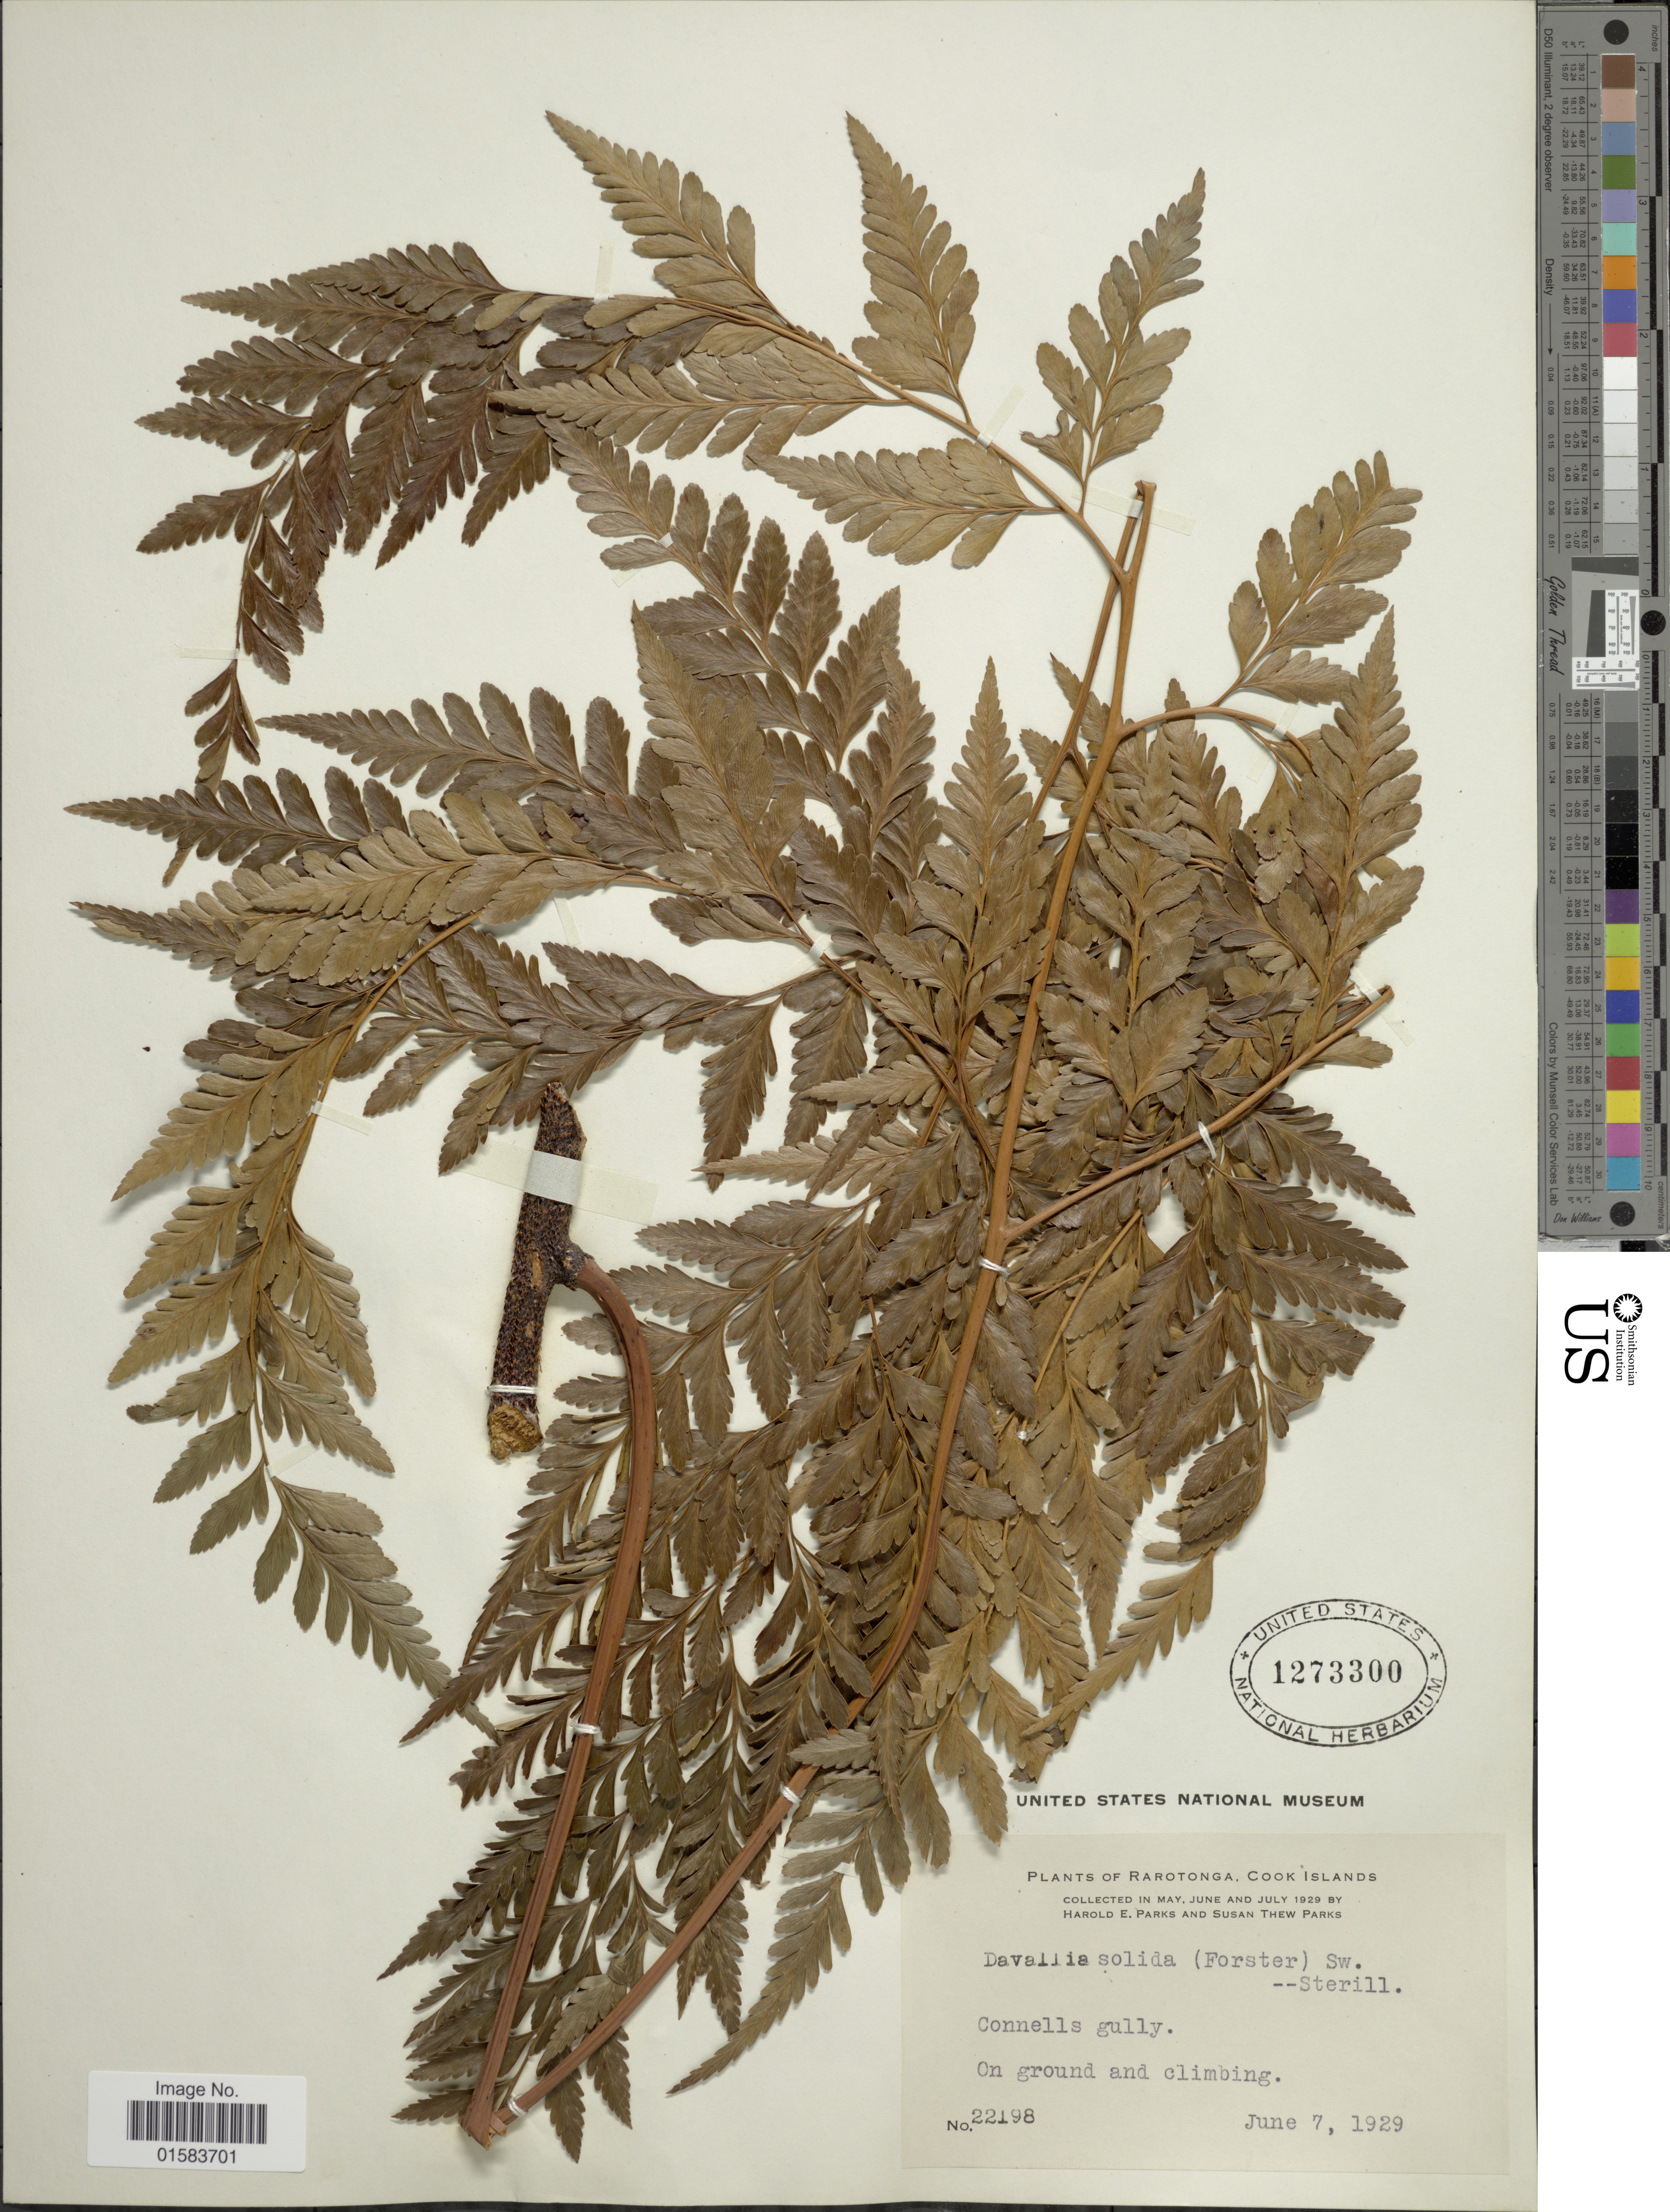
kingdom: Plantae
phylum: Tracheophyta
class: Polypodiopsida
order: Polypodiales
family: Davalliaceae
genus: Davallia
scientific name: Davallia solida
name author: (G. Forst.) Sw.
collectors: H. E. Parks & S. Parks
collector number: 22198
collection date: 1929-06-07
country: Cook Islands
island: Rarotonga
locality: Rarotonga, Connells gully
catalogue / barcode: US 1273300